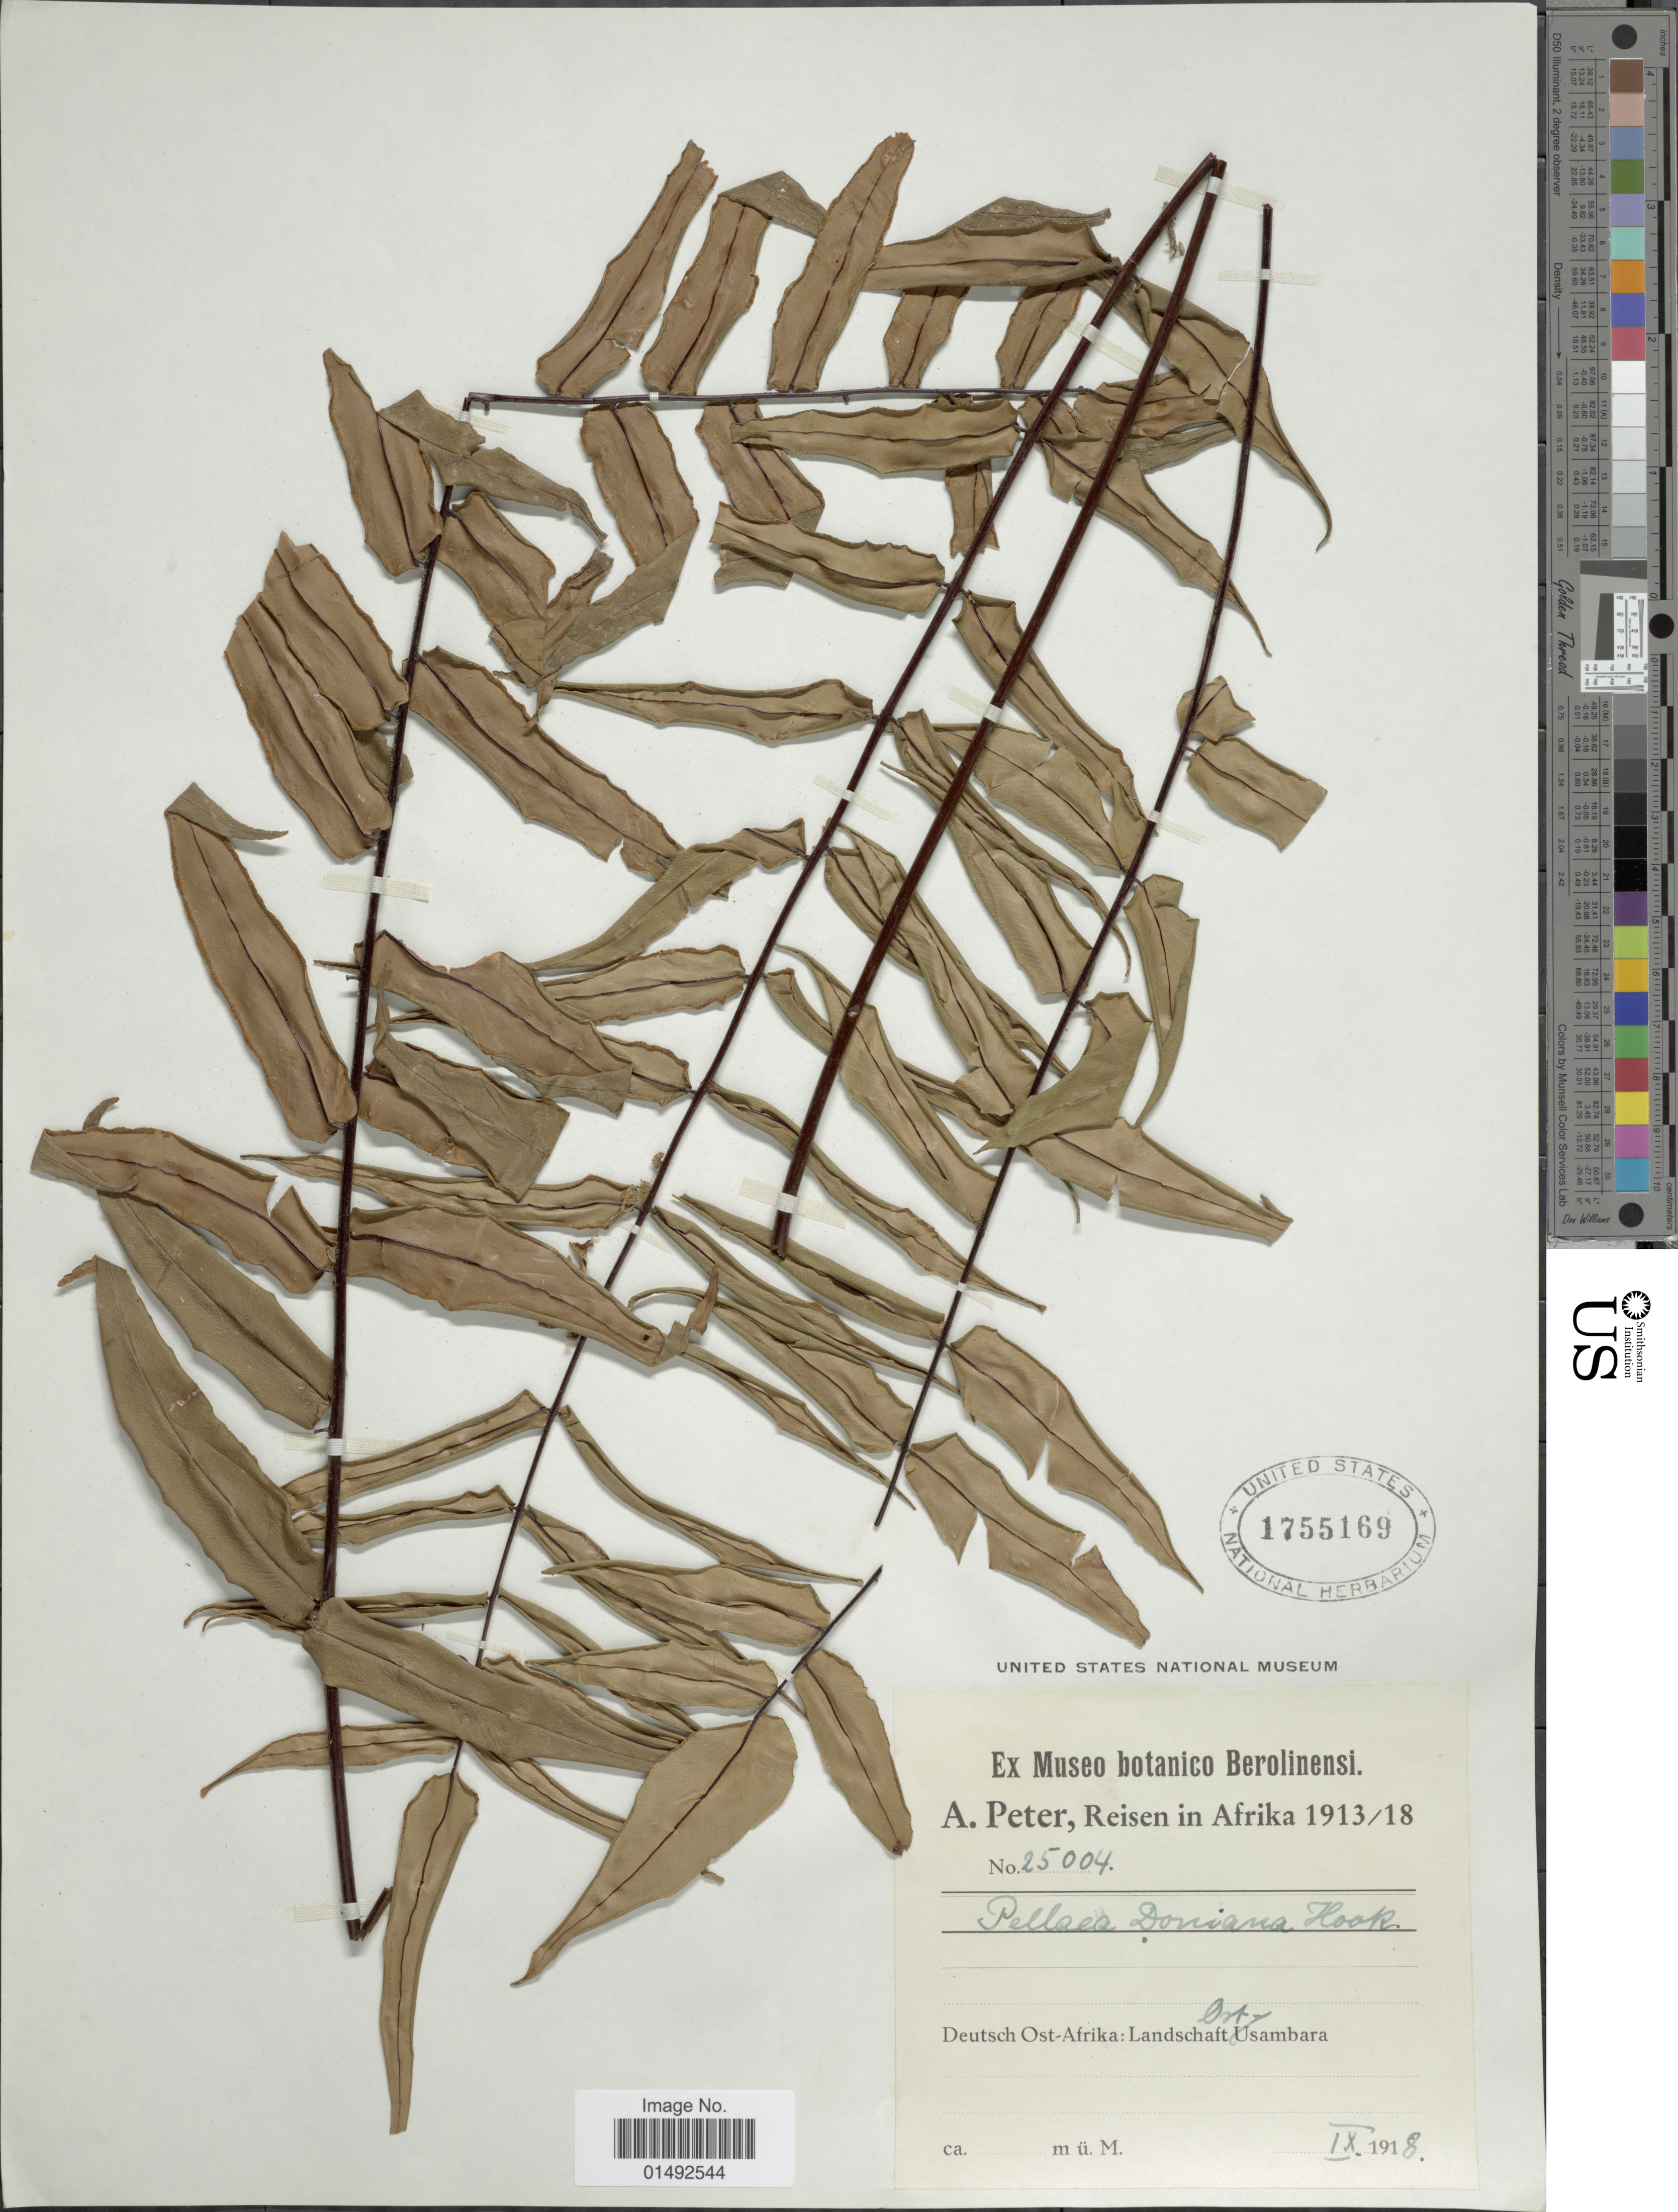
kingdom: Plantae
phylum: Tracheophyta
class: Polypodiopsida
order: Polypodiales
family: Pteridaceae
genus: Pellaea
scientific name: Pellaea doniana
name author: Hook.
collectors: A. Peter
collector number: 25004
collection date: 1918-09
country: Tanzania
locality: Deutsch Ost-Afrika: Landschaft Ost Usambara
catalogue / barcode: US 1755169